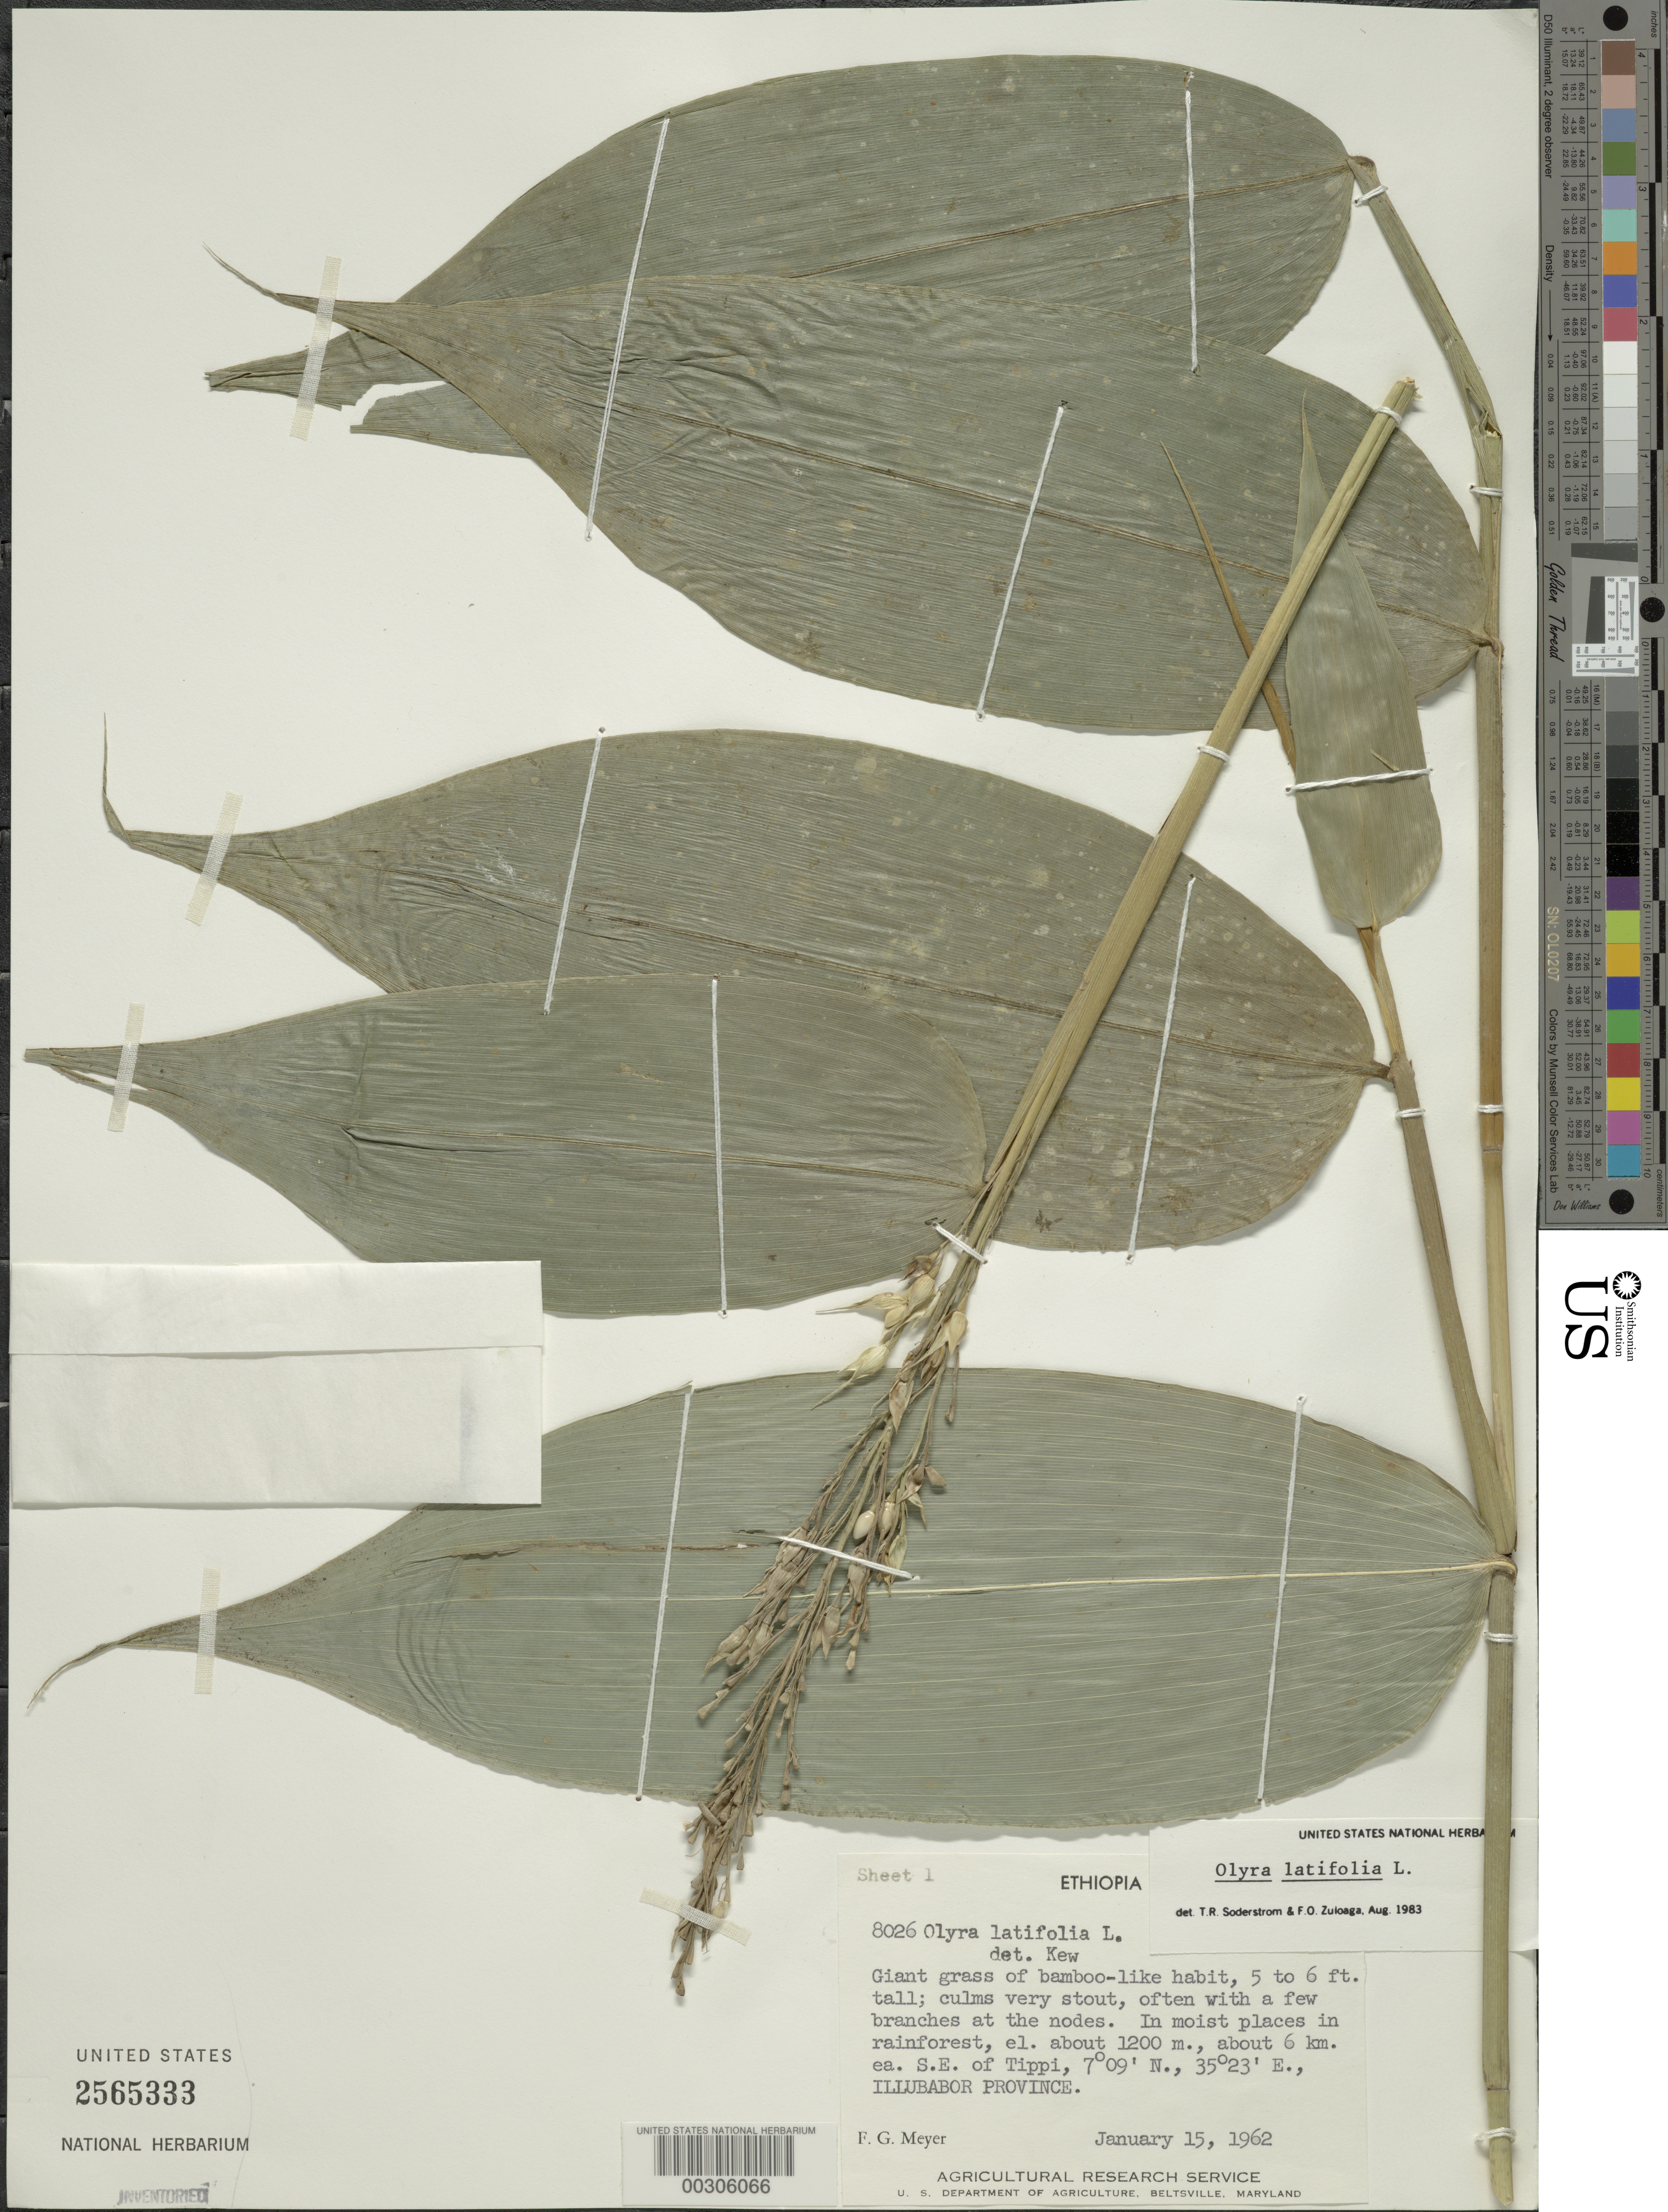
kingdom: Plantae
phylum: Tracheophyta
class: Liliopsida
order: Poales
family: Poaceae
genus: Olyra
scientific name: Olyra latifolia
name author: L.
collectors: F. G. Meyer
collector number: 8026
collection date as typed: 15 Jan 1962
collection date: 1962-01-15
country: Ethiopia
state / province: Oromiya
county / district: Illubabor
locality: Tippi, lat. 07 09'n: long. 35 23'e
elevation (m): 1200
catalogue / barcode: US 2565333